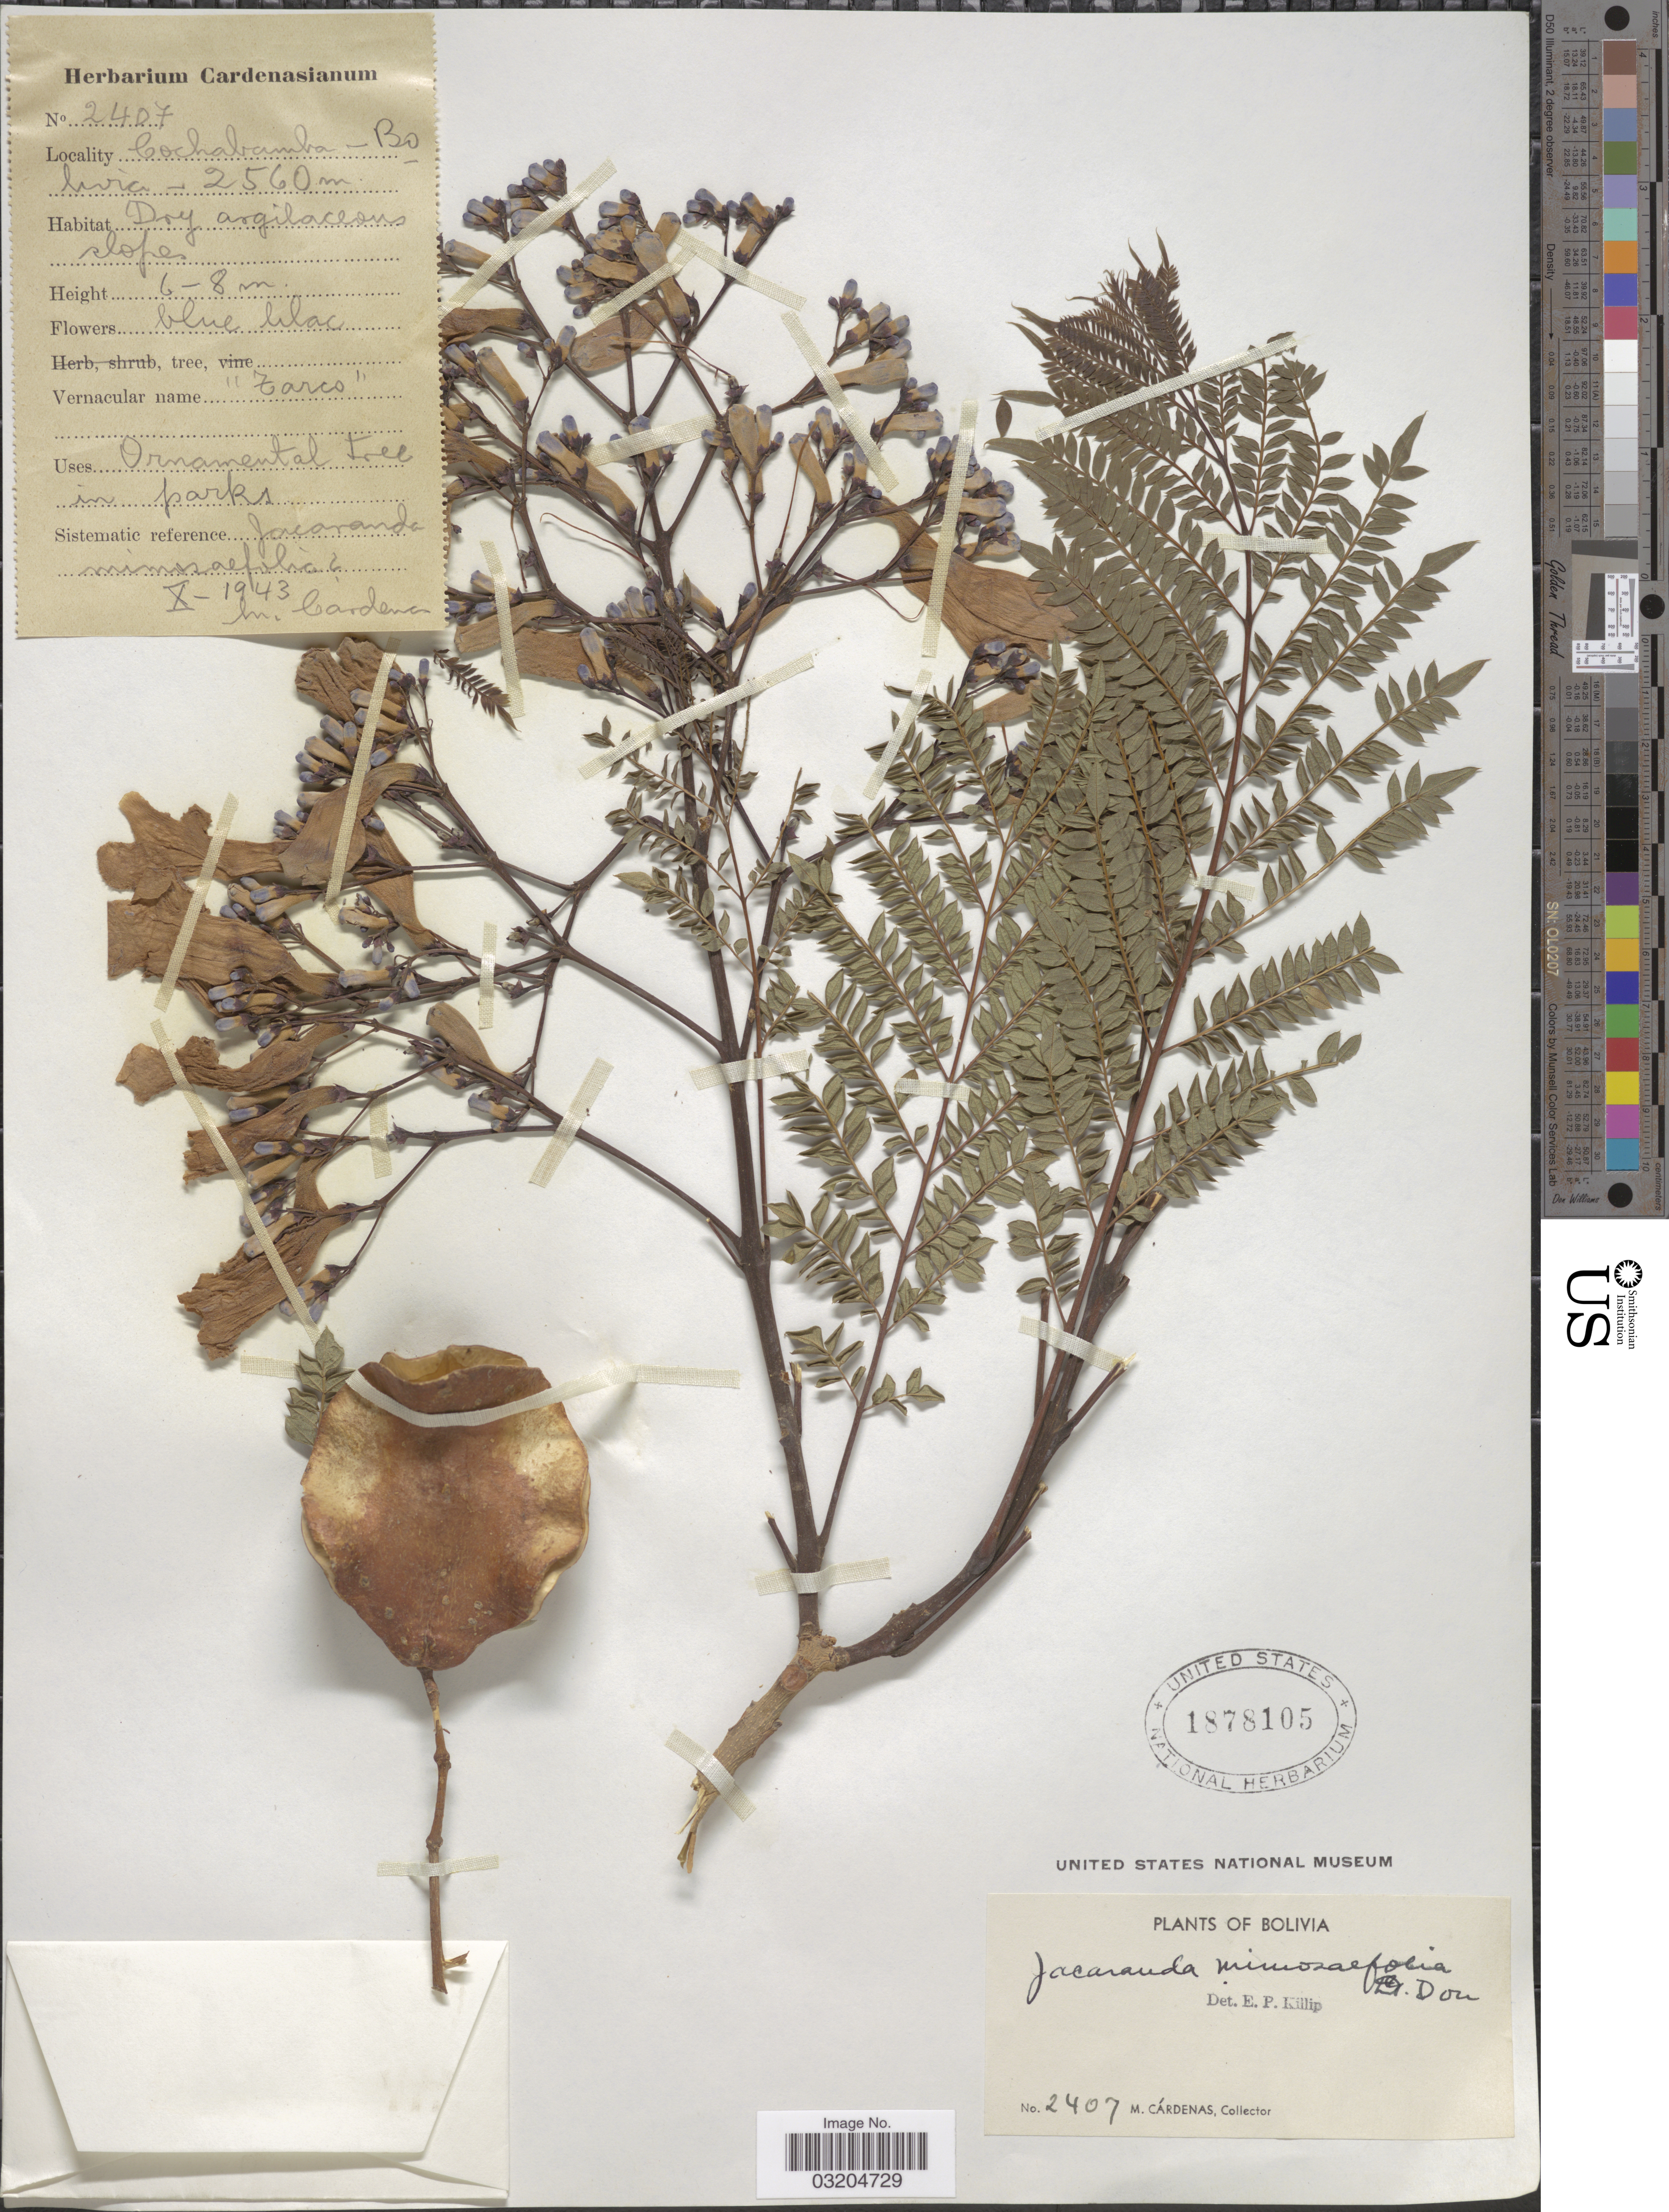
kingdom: Plantae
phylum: Tracheophyta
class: Magnoliopsida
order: Lamiales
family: Bignoniaceae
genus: Jacaranda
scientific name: Jacaranda mimosifolia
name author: D. Don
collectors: M. Cárdenas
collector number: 2407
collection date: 1943-10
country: Bolivia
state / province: Cochabamba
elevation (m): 2560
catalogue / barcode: US 1878105